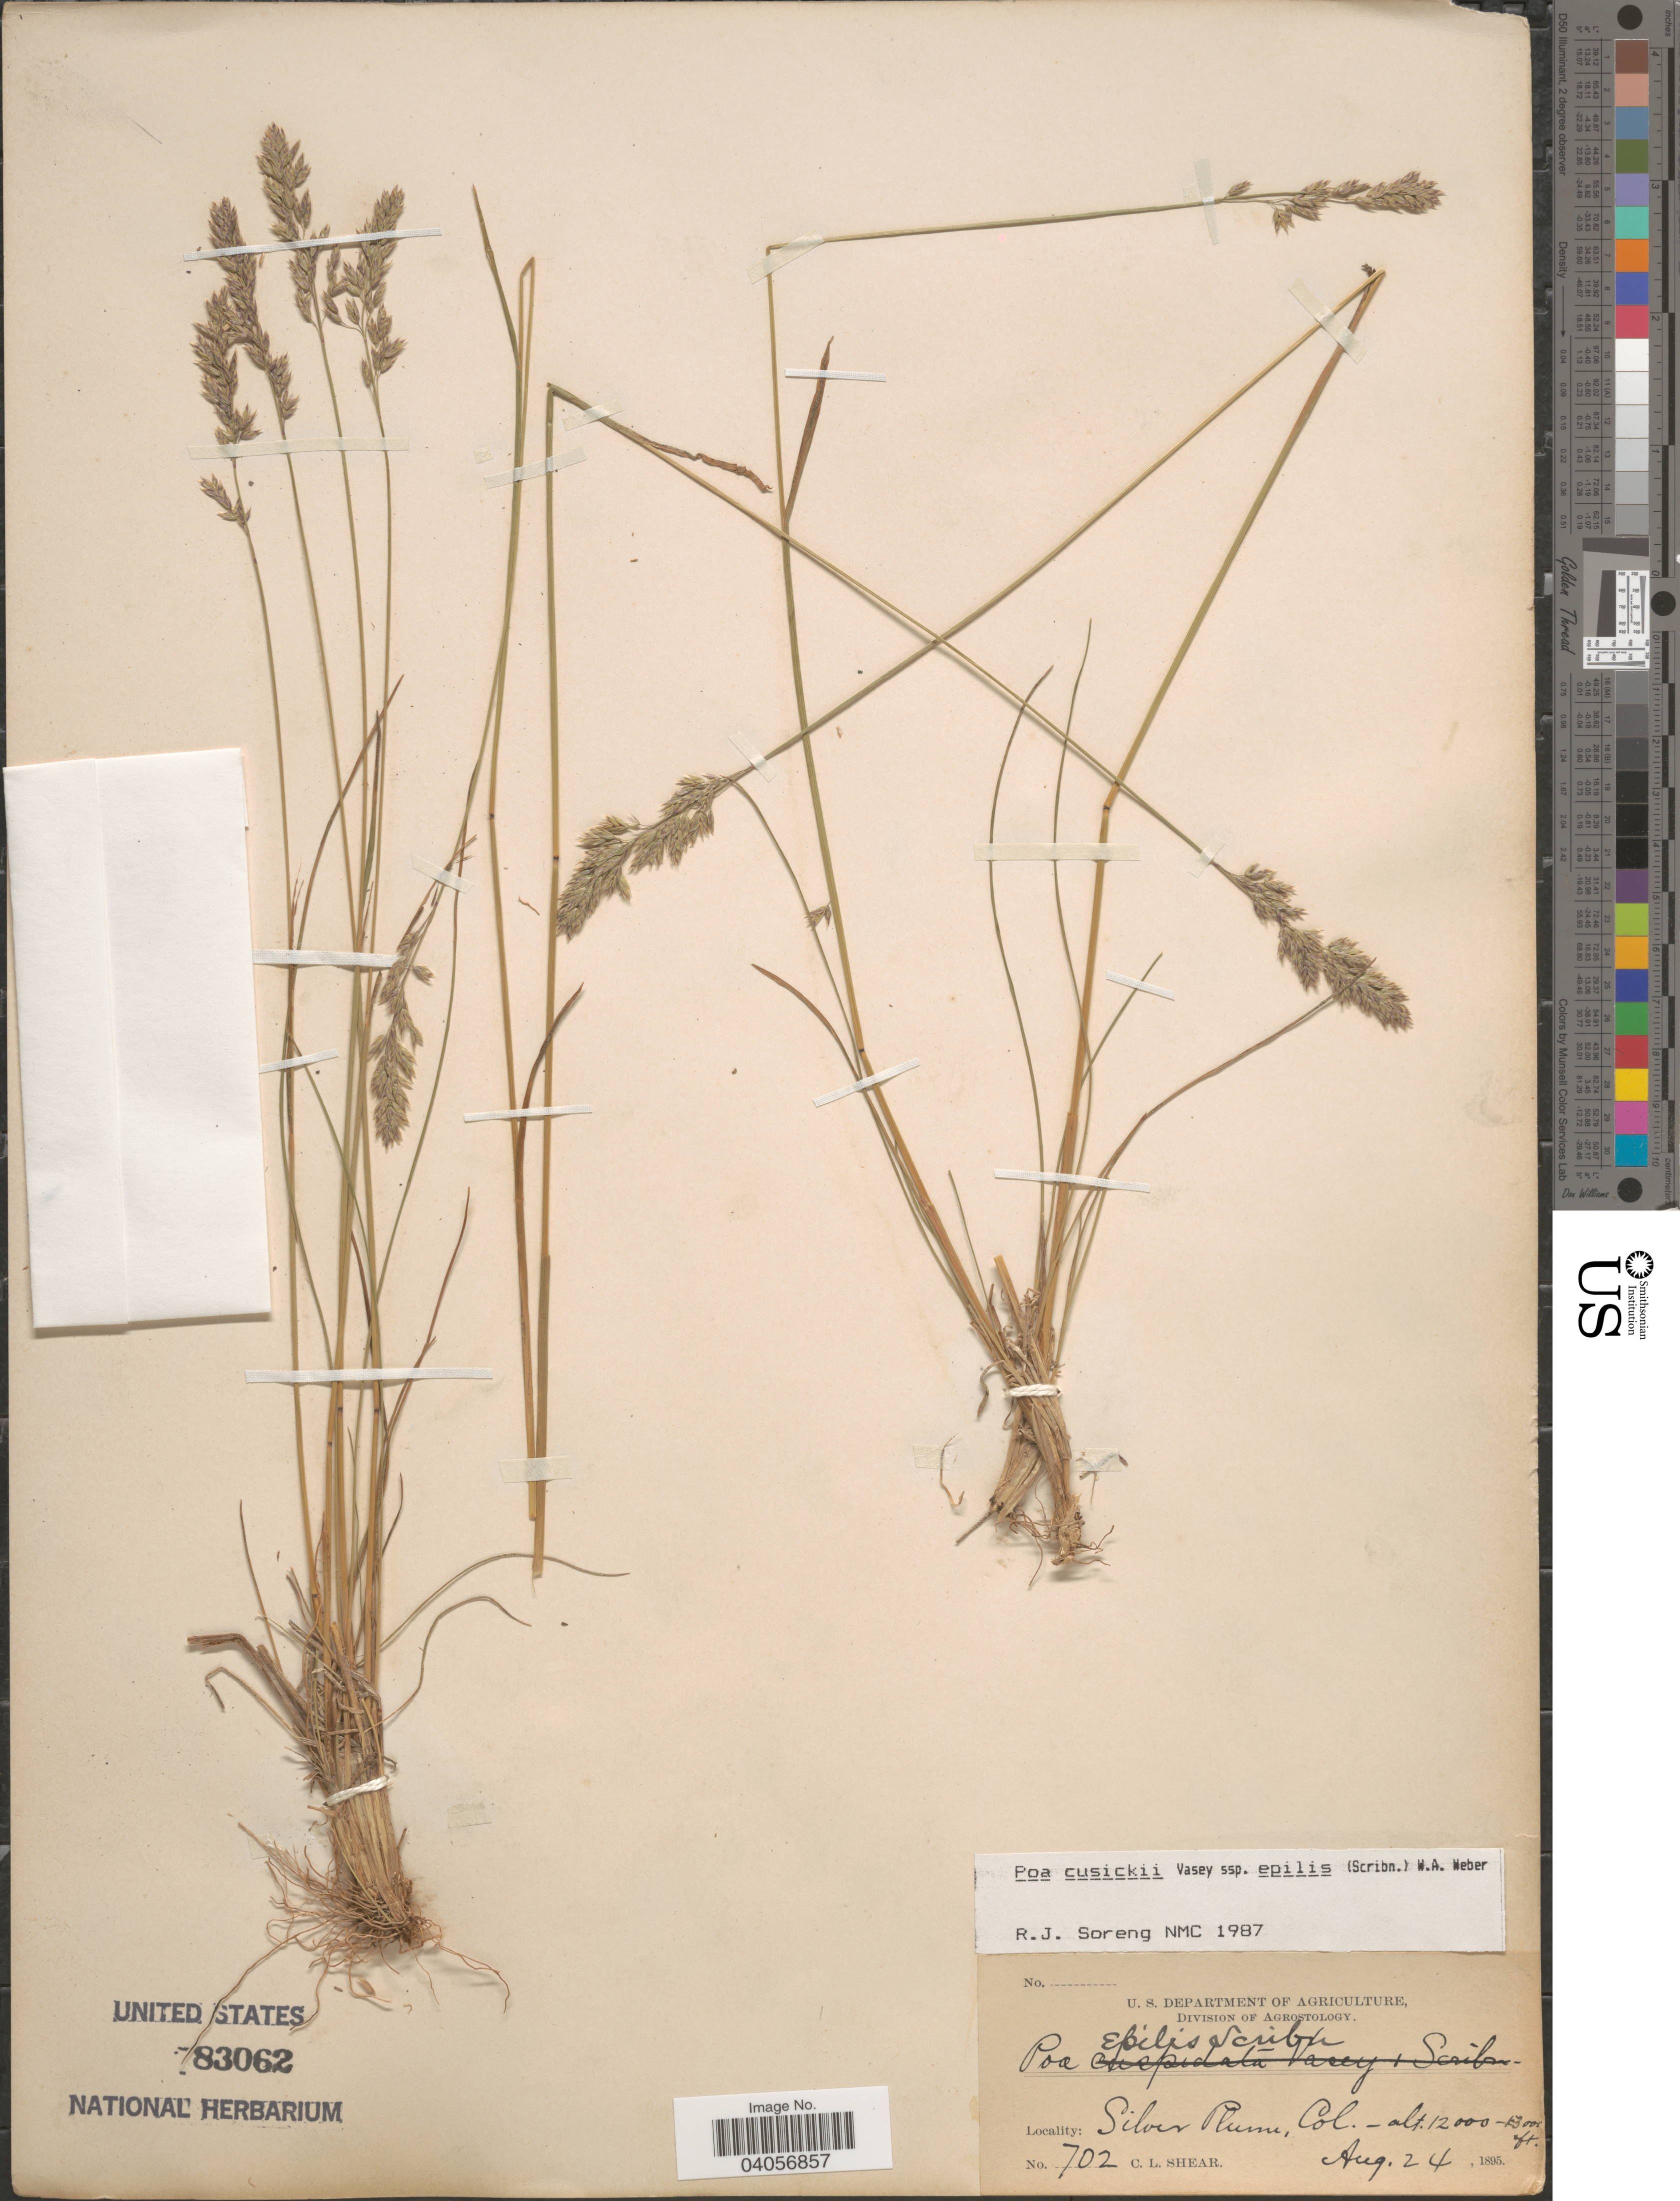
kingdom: Plantae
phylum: Tracheophyta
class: Liliopsida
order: Poales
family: Poaceae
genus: Poa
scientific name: Poa cusickii subsp. epilis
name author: (Scribn.) W.A. Weber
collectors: C. L. Shear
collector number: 702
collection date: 1895-08-24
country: United States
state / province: Colorado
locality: Silver Plume.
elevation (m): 3658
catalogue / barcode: US 83062